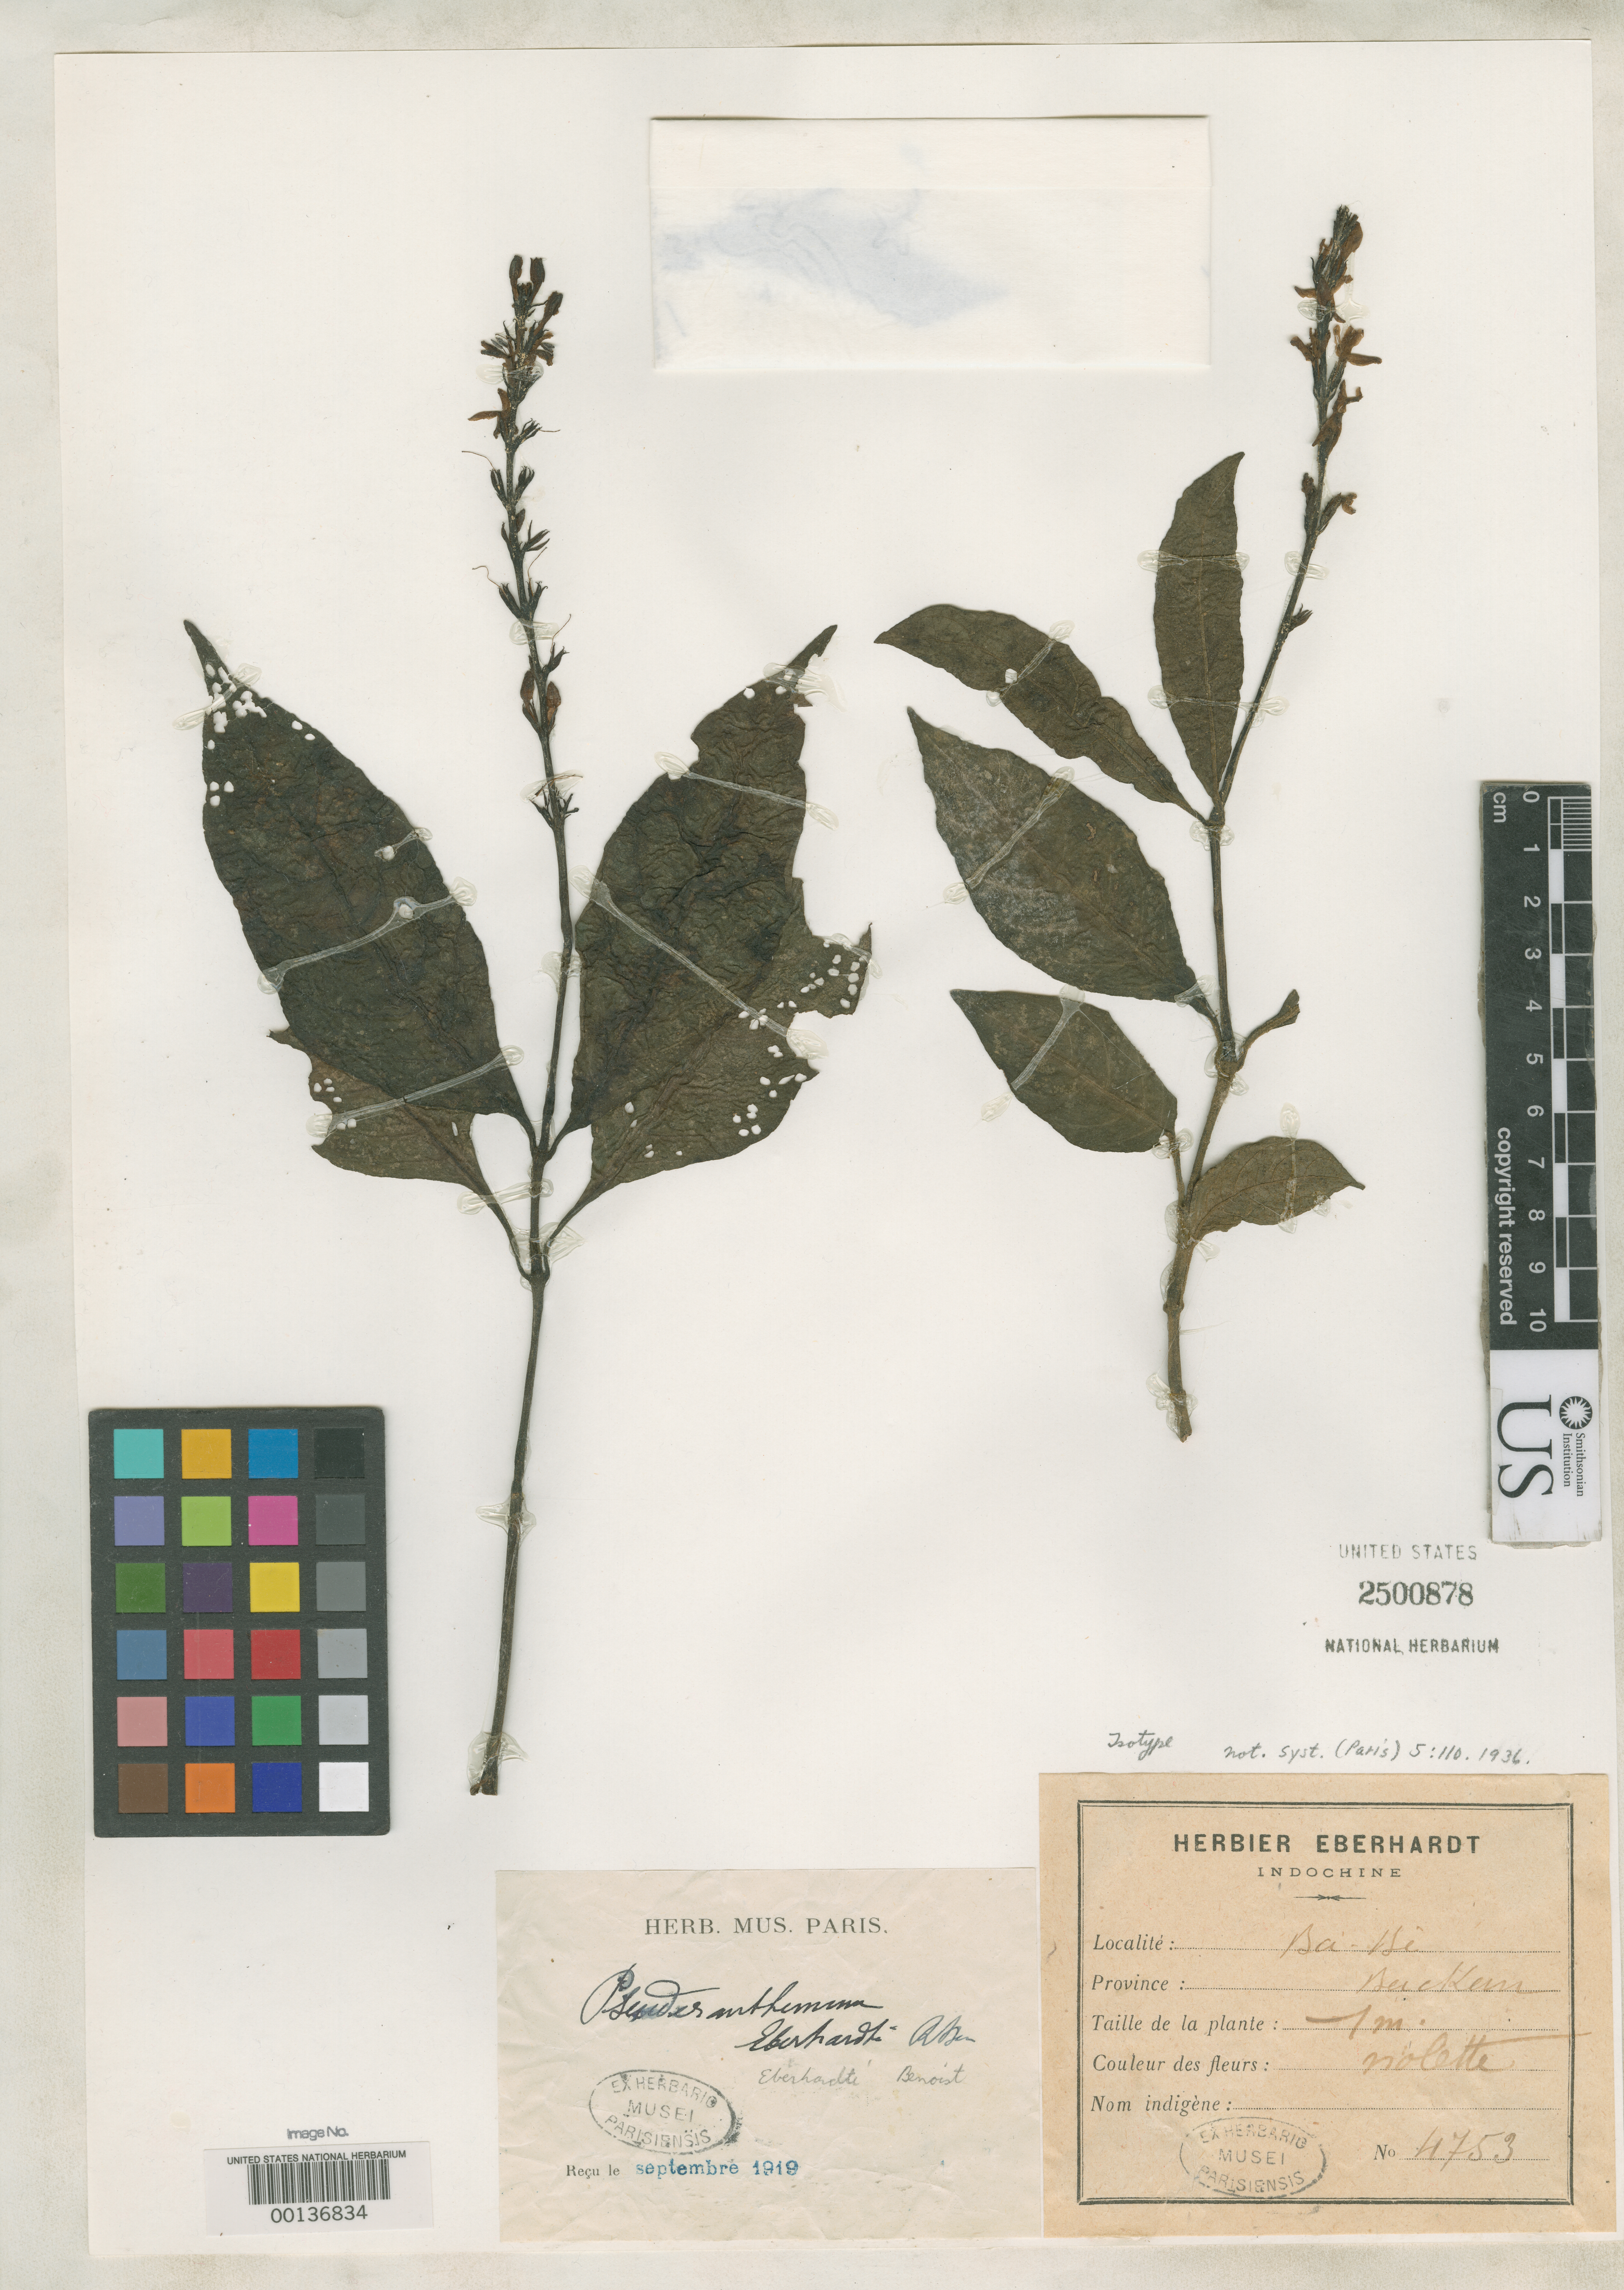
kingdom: Plantae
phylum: Tracheophyta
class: Magnoliopsida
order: Lamiales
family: Acanthaceae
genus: Pseuderanthemum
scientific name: Pseuderanthemum eberhardti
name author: Benoist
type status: Isotype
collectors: P. Eberhardt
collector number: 4753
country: Vietnam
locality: Ba-be, Bac Kan.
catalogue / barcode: US 2500878